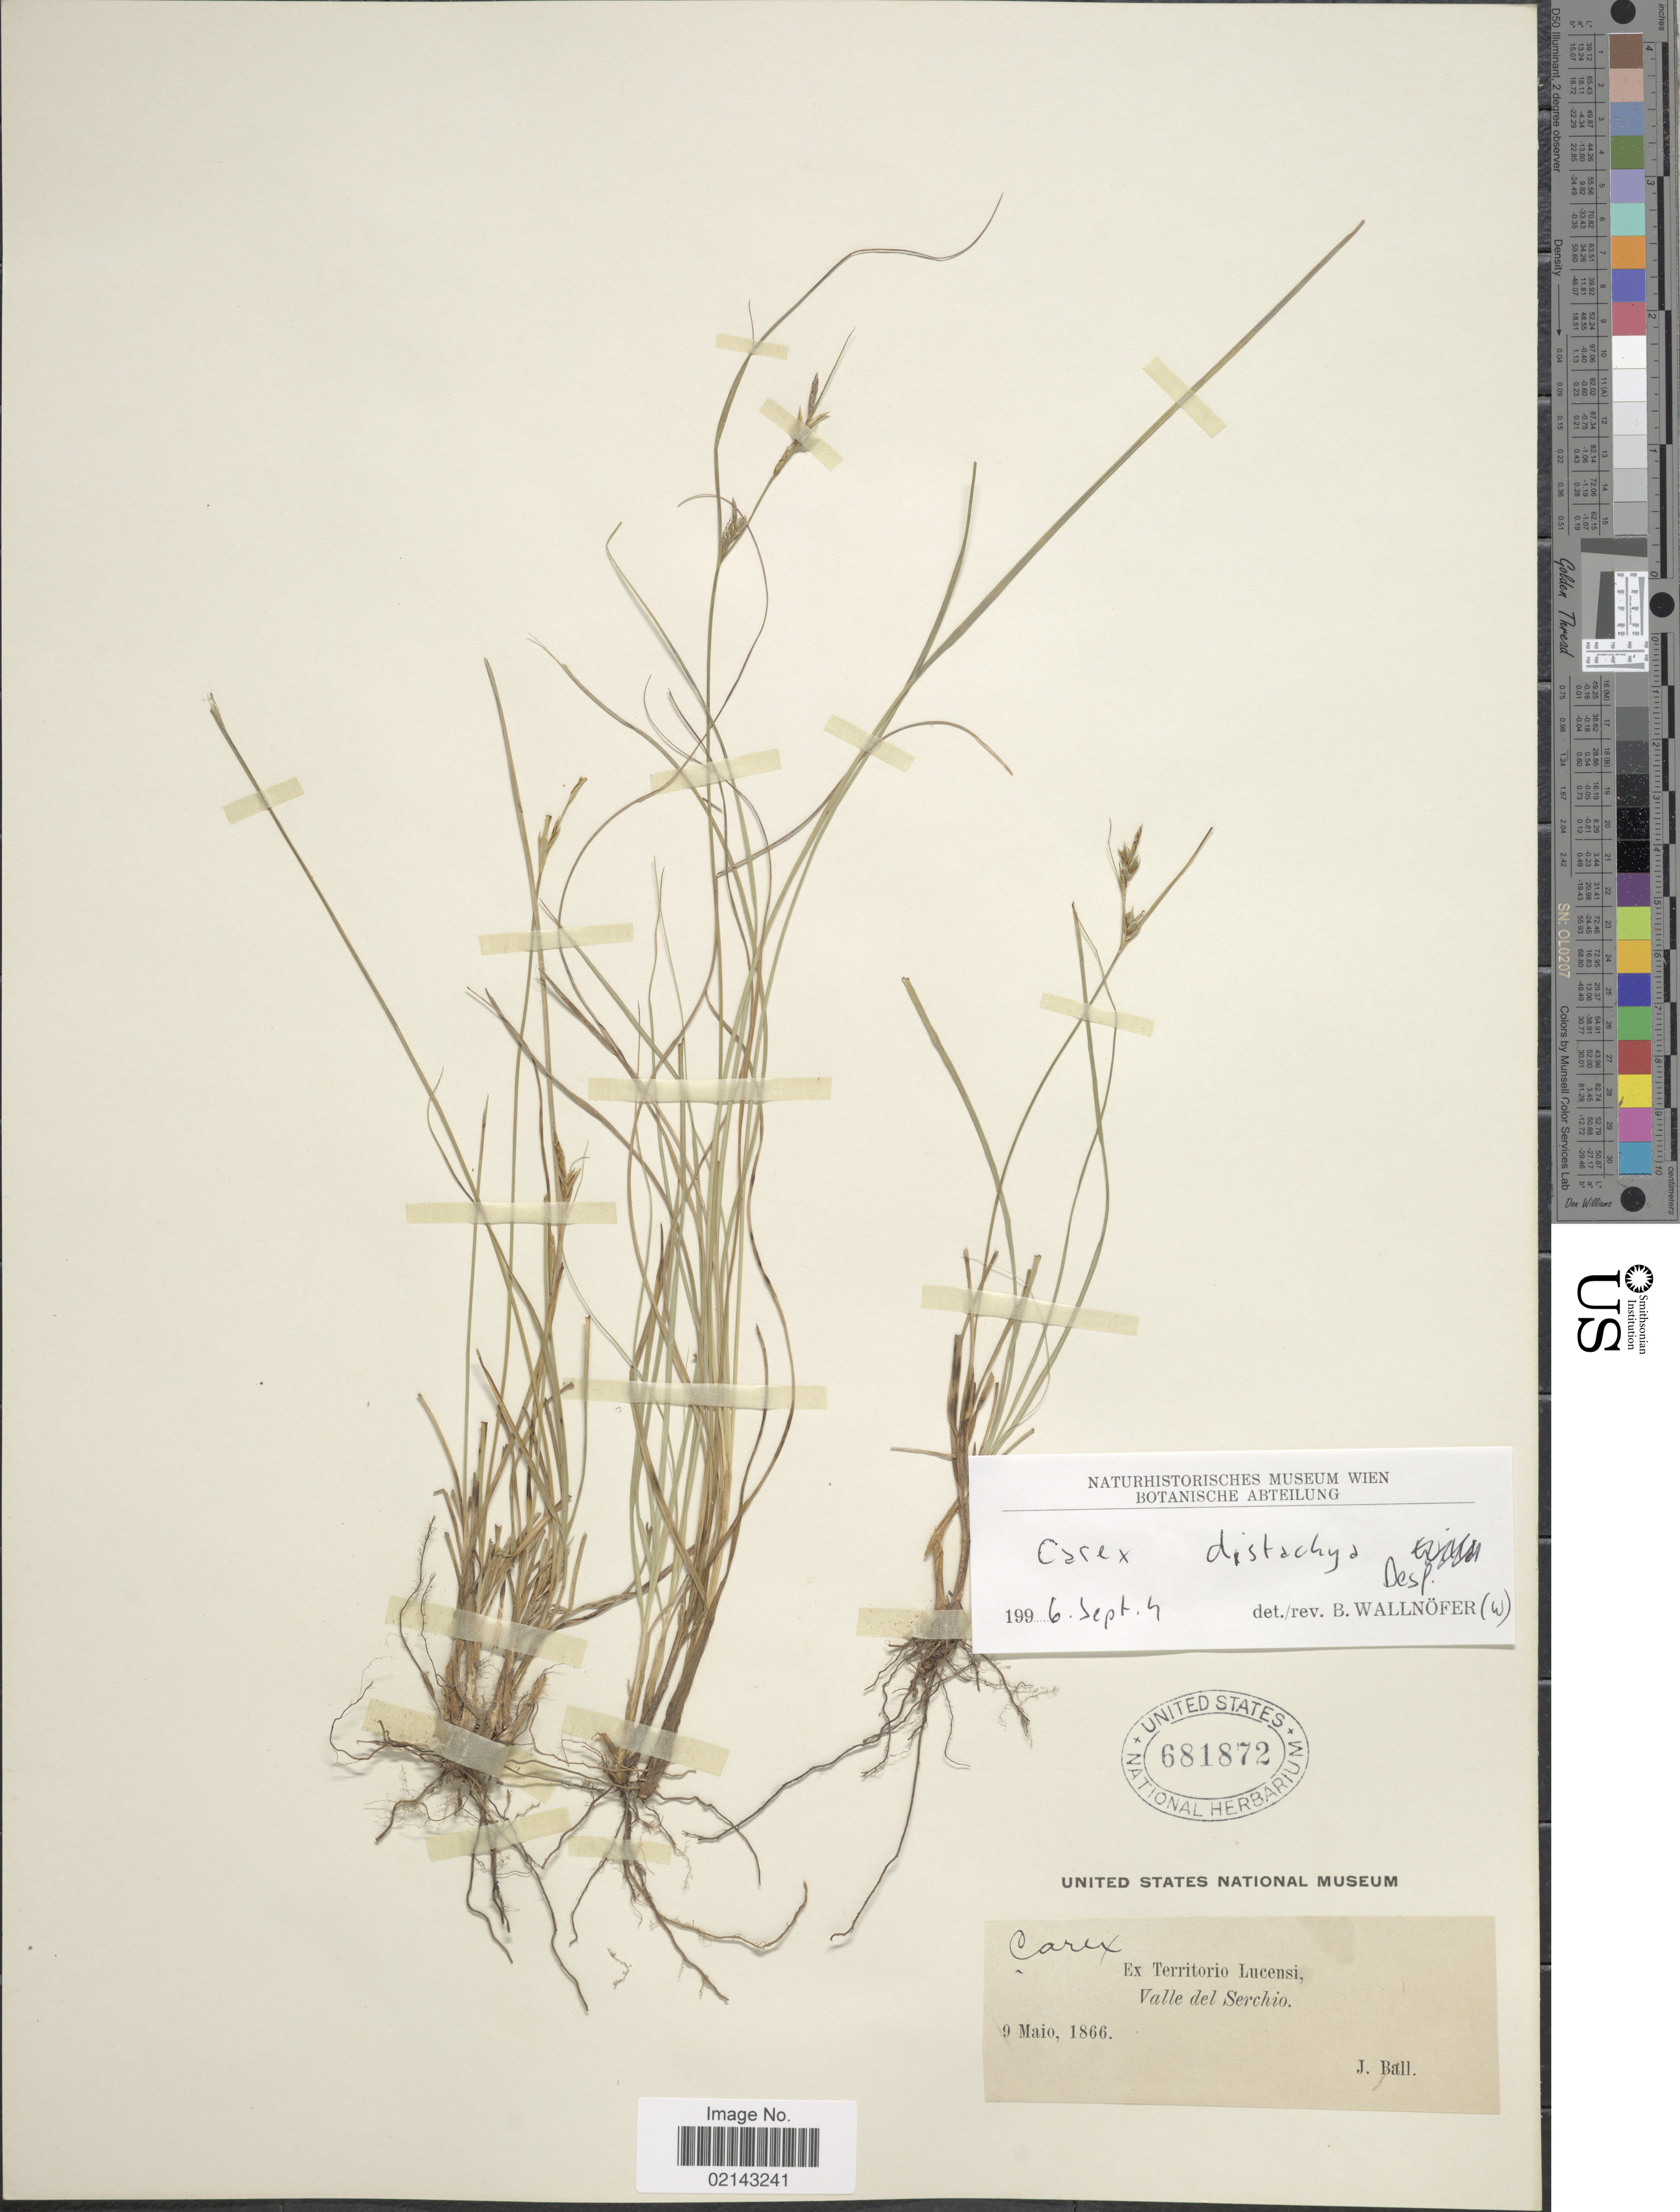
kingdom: Plantae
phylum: Tracheophyta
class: Liliopsida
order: Poales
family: Cyperaceae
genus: Carex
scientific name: Carex distachya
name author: Desf.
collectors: J. Ball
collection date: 1866-05-09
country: Italy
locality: Territorio Lucensi, Valle del Serchio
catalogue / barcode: US 681872